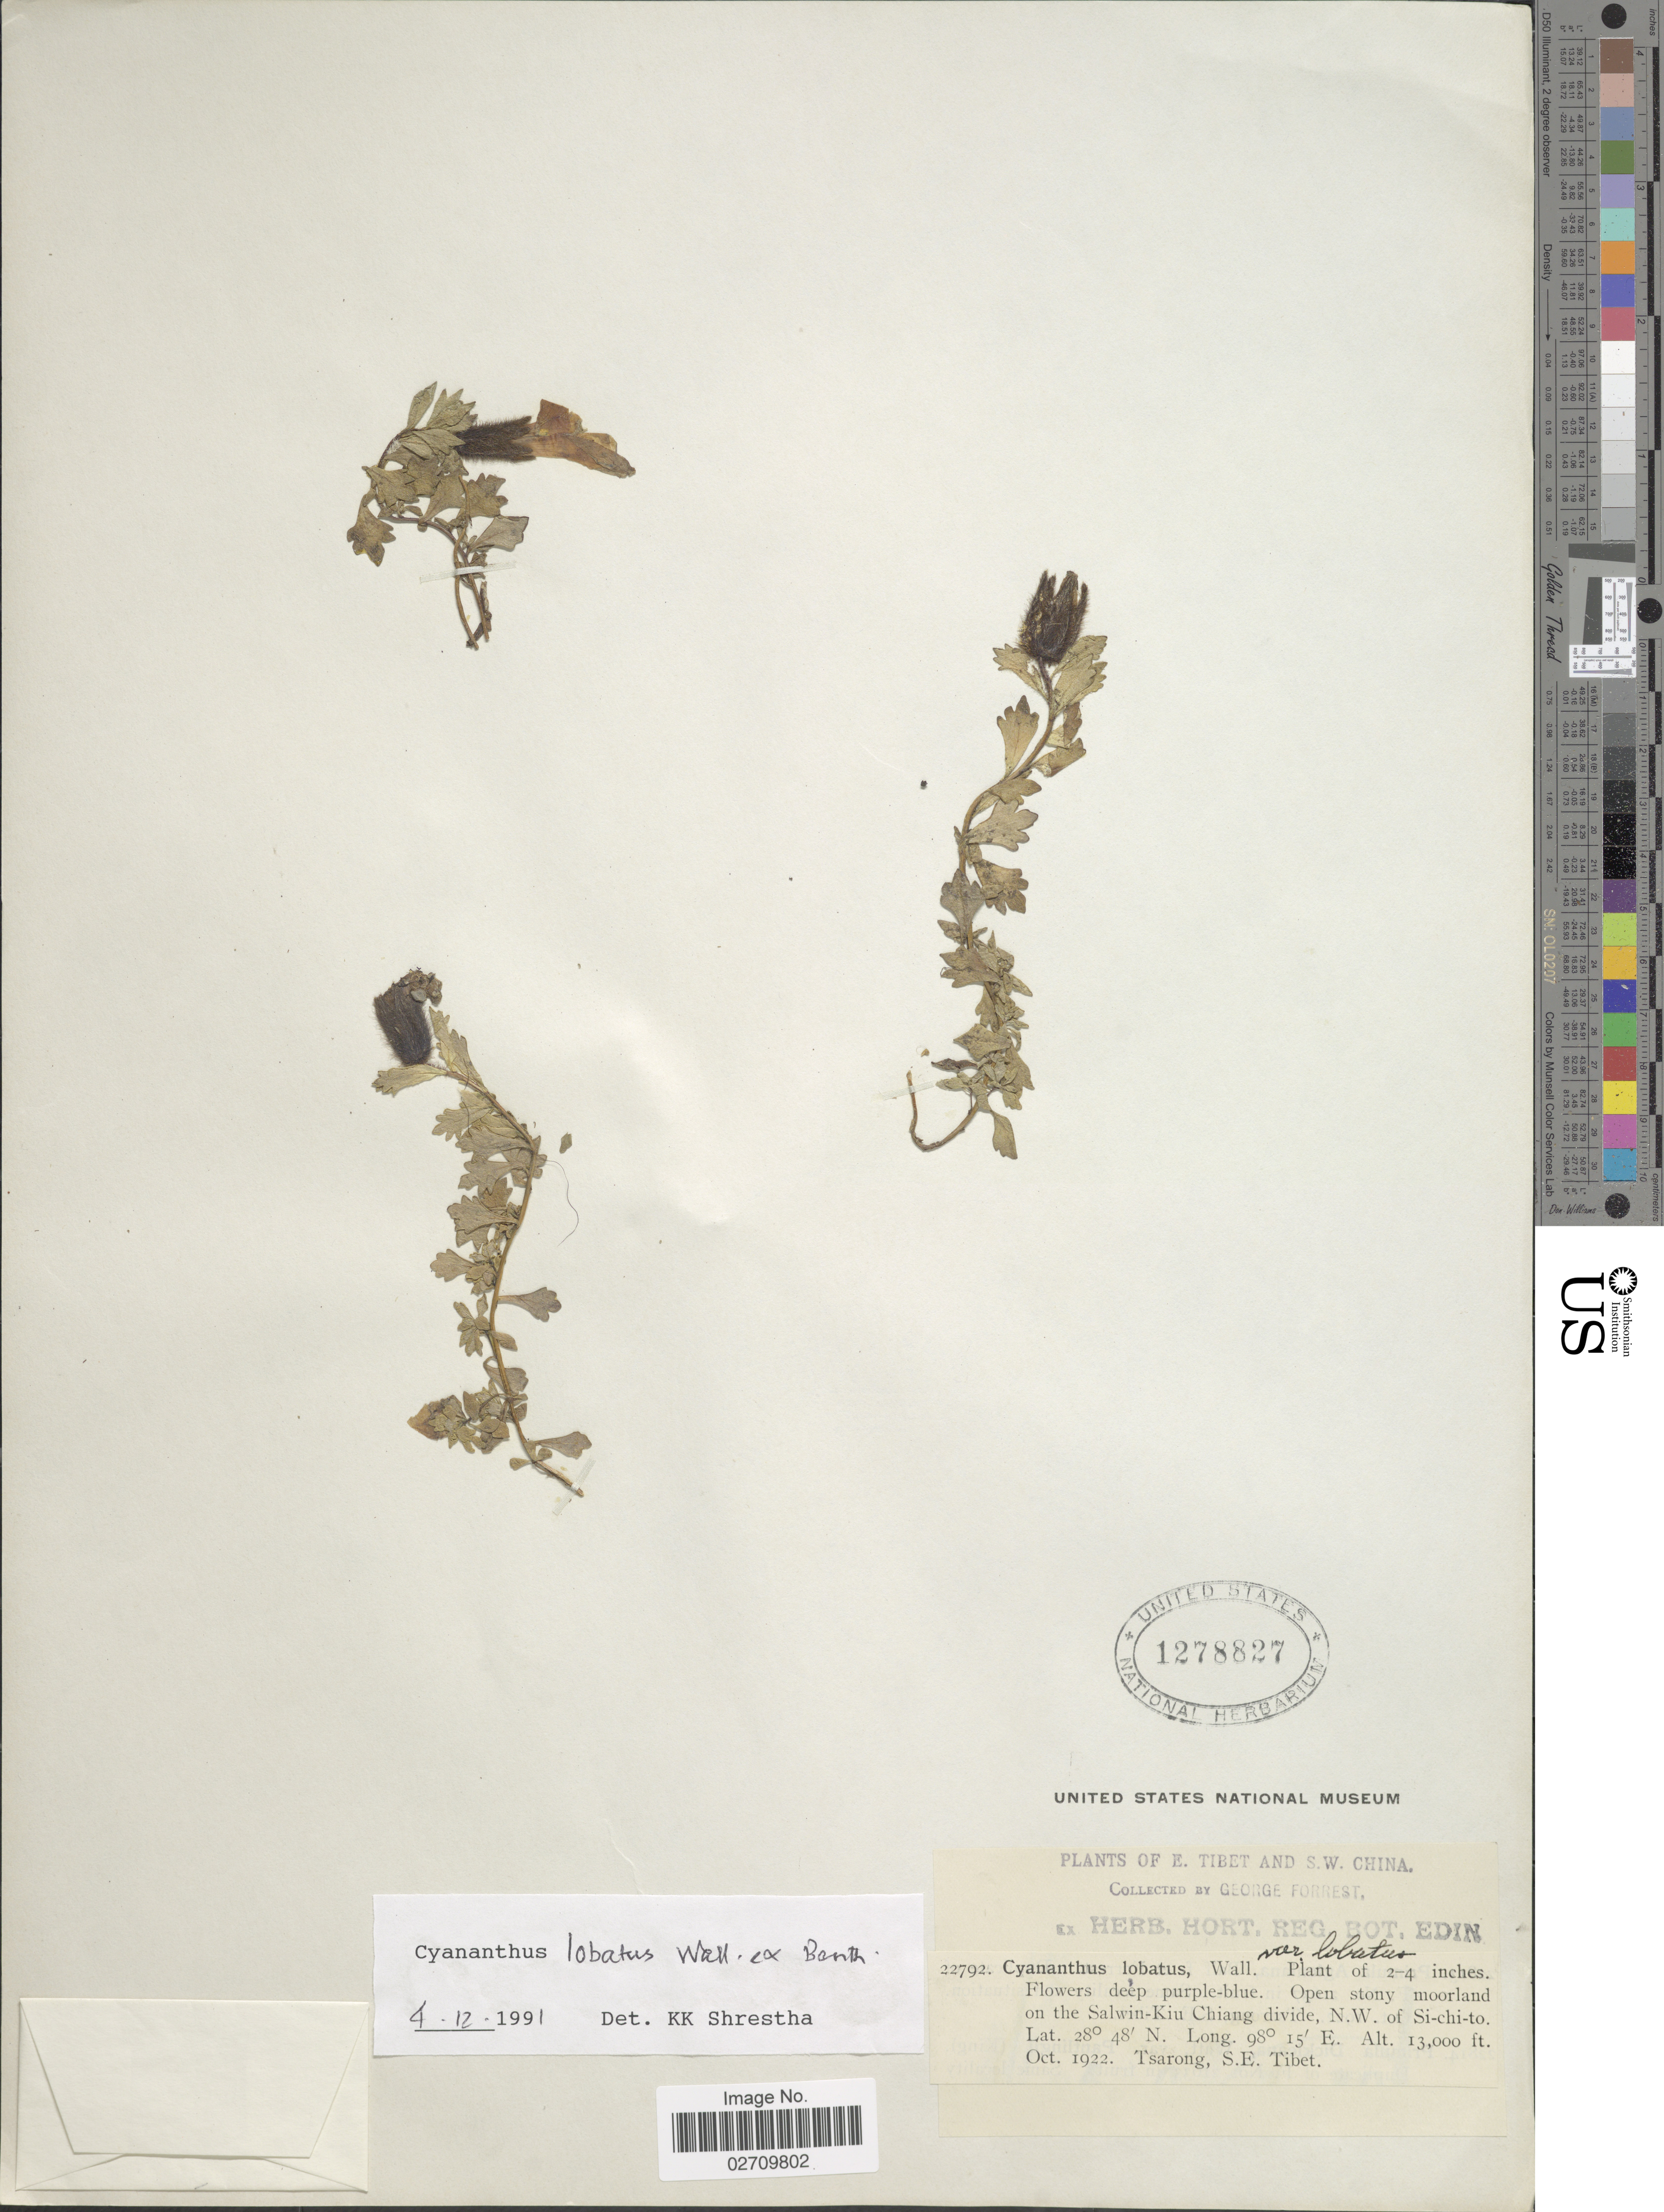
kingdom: Plantae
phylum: Tracheophyta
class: Magnoliopsida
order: Asterales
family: Campanulaceae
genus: Cyananthus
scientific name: Cyananthus lobatus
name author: Wall.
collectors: G. Forrest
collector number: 22792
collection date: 1922-10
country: China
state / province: Xizang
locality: E. Tibet and S.W. China, Open stony moorland on the Salwin Kiu Chiang divide, N.W. of Si-chi-to, Tsarong, S.E. Tibet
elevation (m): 3962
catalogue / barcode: US 1278827